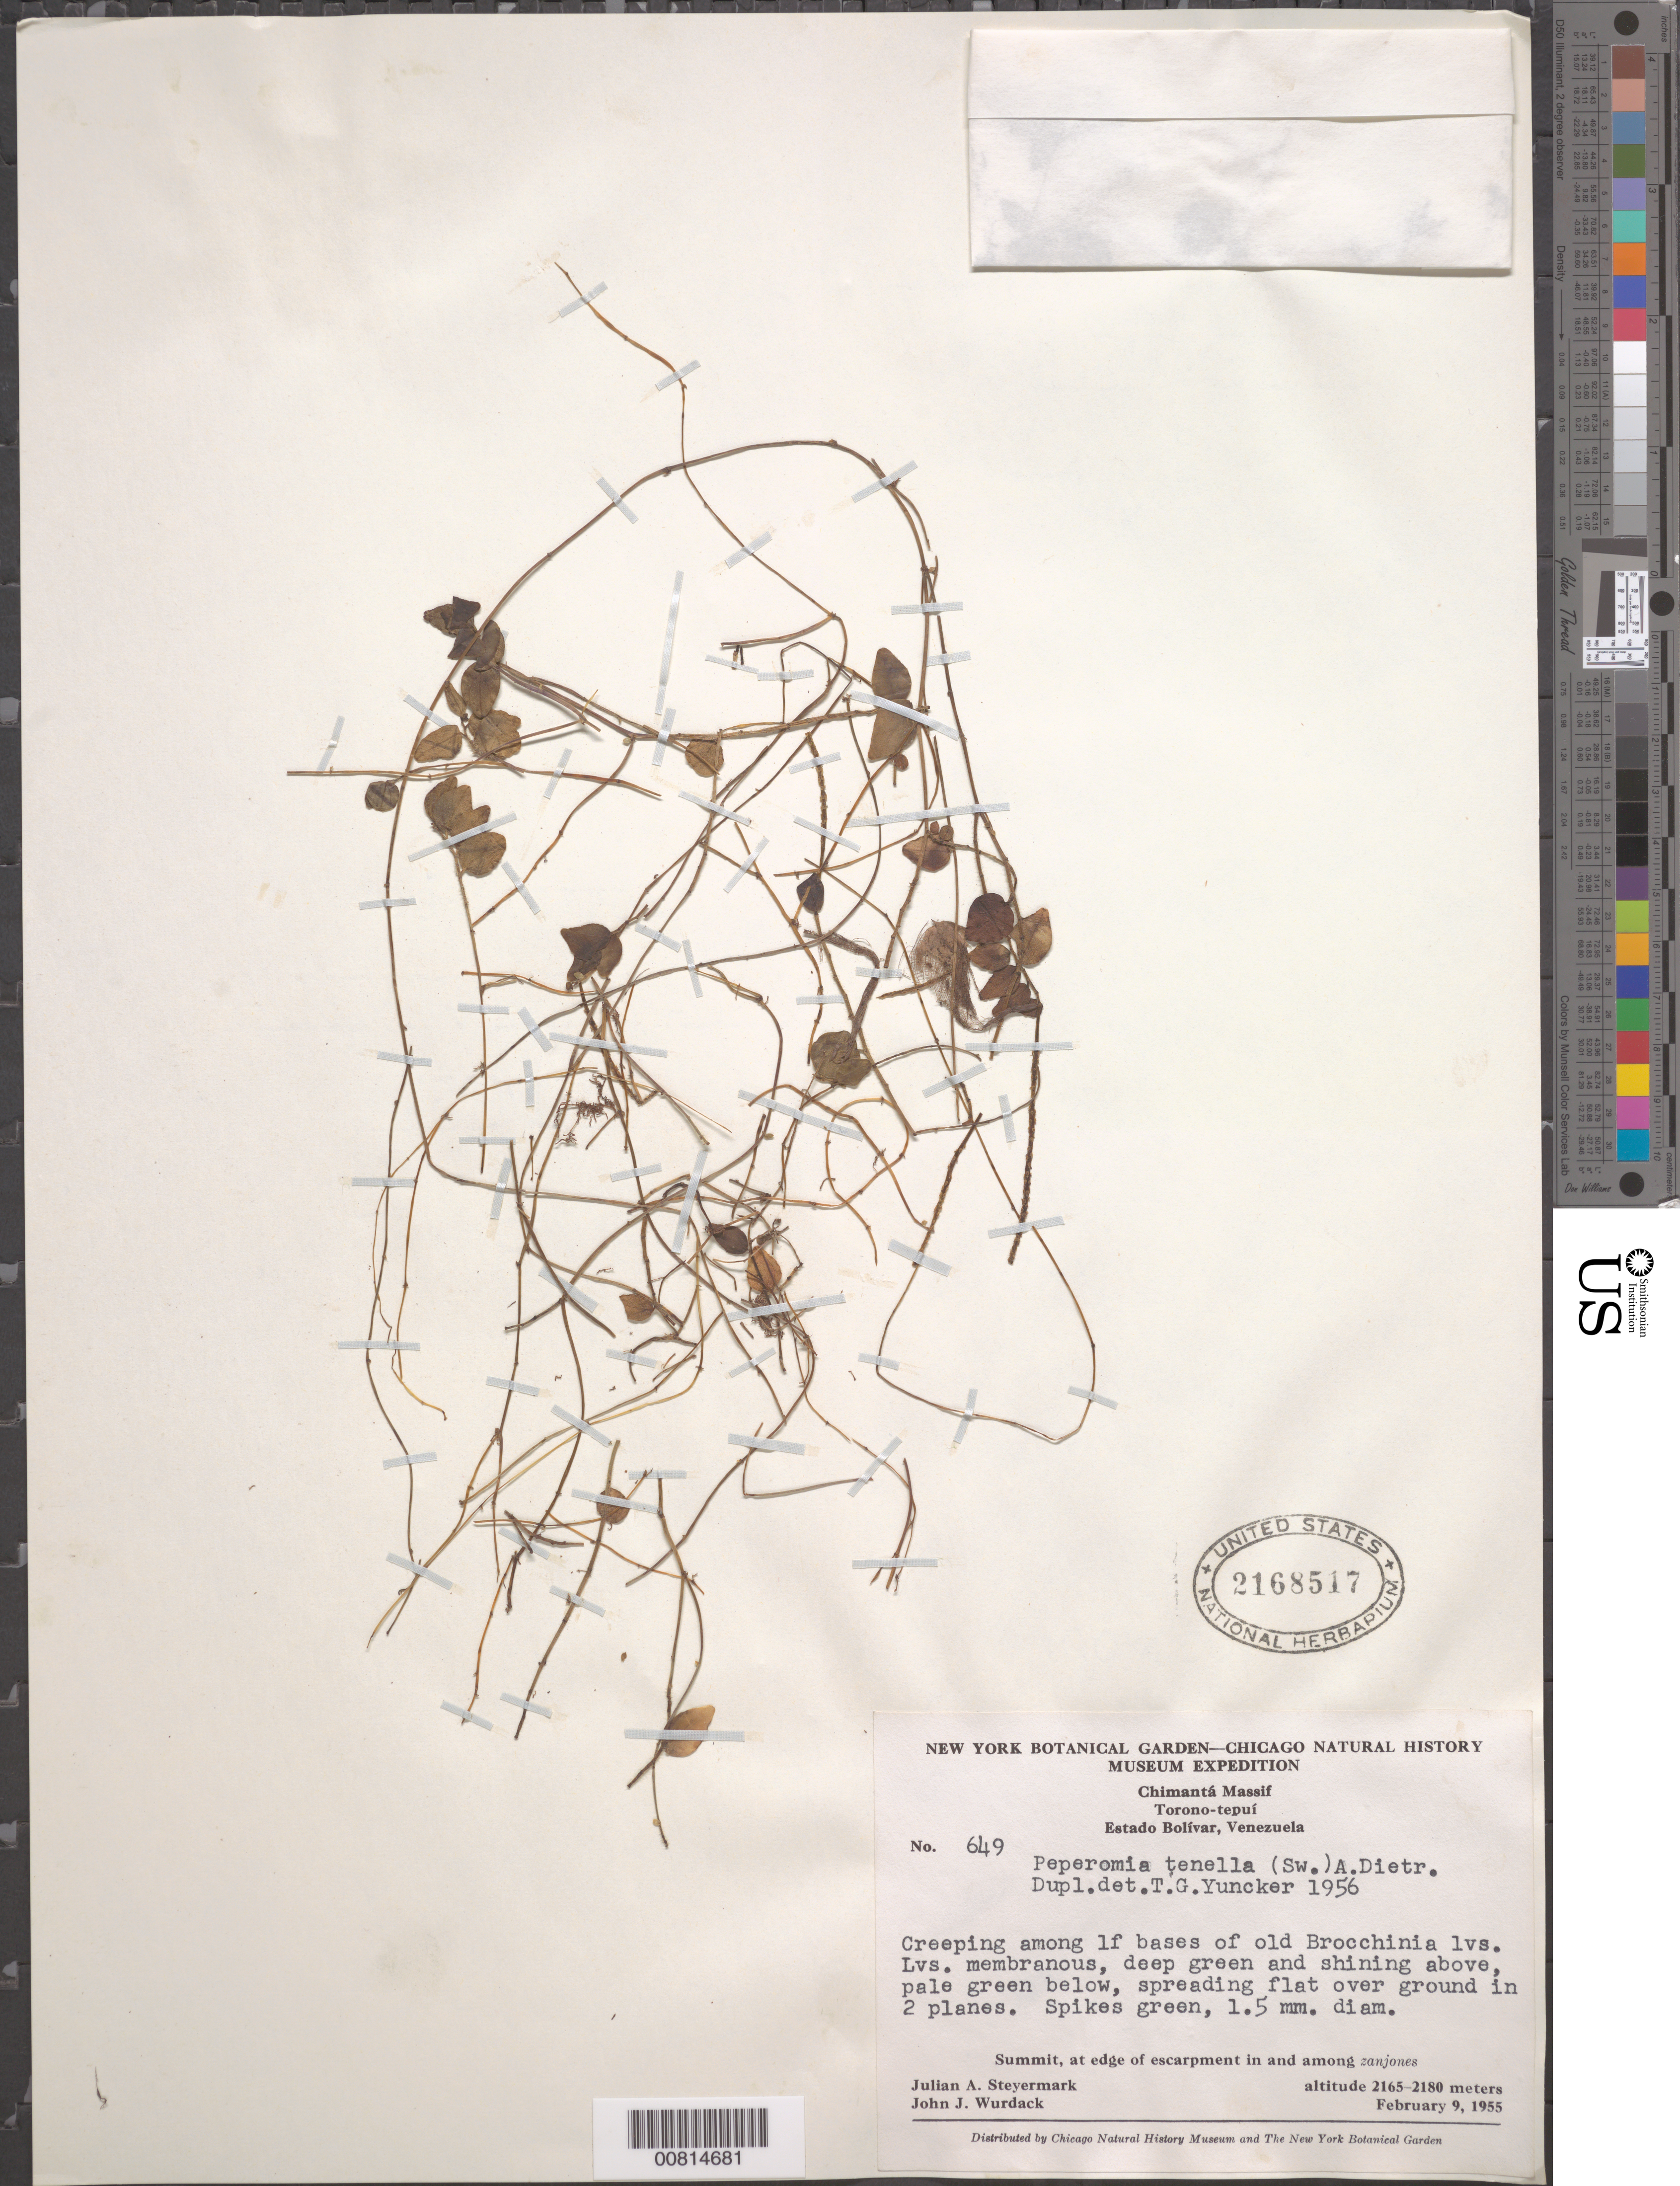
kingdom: Plantae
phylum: Tracheophyta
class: Magnoliopsida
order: Piperales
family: Piperaceae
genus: Peperomia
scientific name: Peperomia tenella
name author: (Sw.) A. Dietr.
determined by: Yuncker, T. G.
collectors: J. Steyermark & J. J. Wurdack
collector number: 55 649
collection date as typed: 9-Feb-55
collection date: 1955-02-09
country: Venezuela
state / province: Bolívar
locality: Chimantá Massif, Torono-tepuí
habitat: Summit, edge of escarpment in and among zanjones; creeping along leaf bases of old Brocchinia leaves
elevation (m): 2165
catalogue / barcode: US 2168517